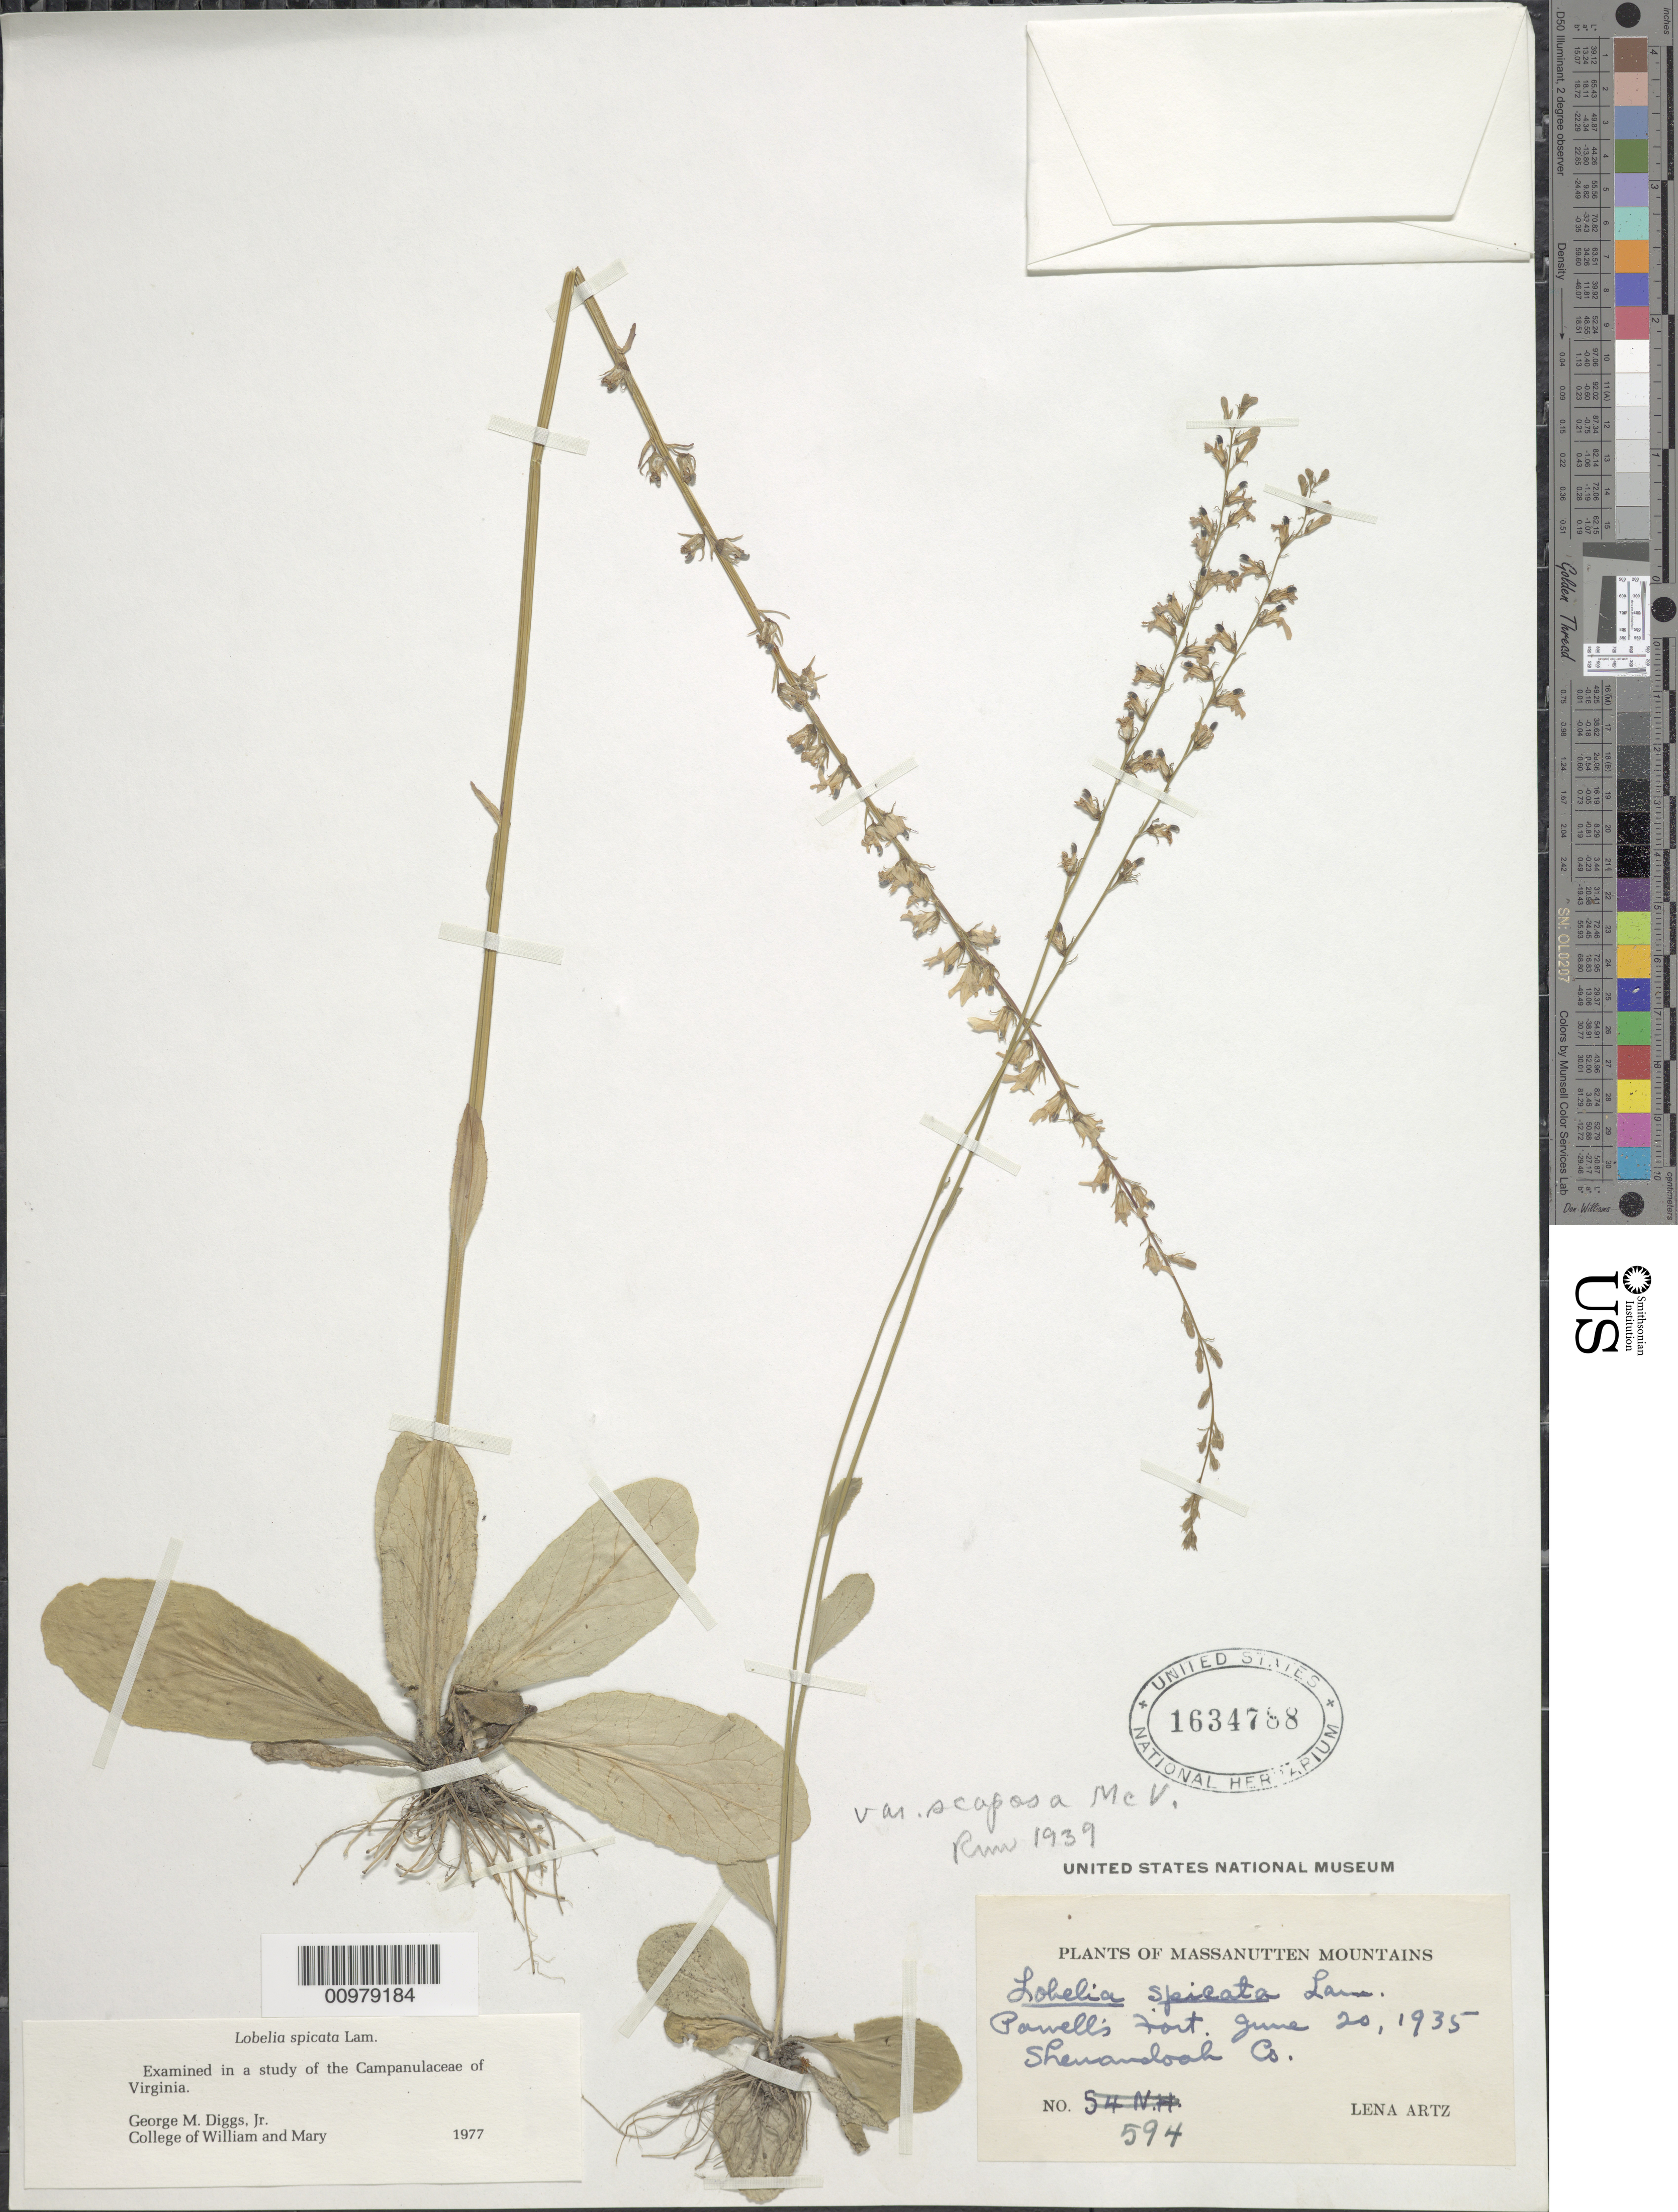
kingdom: Plantae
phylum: Tracheophyta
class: Magnoliopsida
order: Asterales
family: Campanulaceae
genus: Lobelia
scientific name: Lobelia spicata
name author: Lam.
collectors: L. Artz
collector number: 594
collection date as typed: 20 Jun 1935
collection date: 1935-06-20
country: United States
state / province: Virginia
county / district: Shenandoah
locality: Powell's Fort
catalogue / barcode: US 1634788